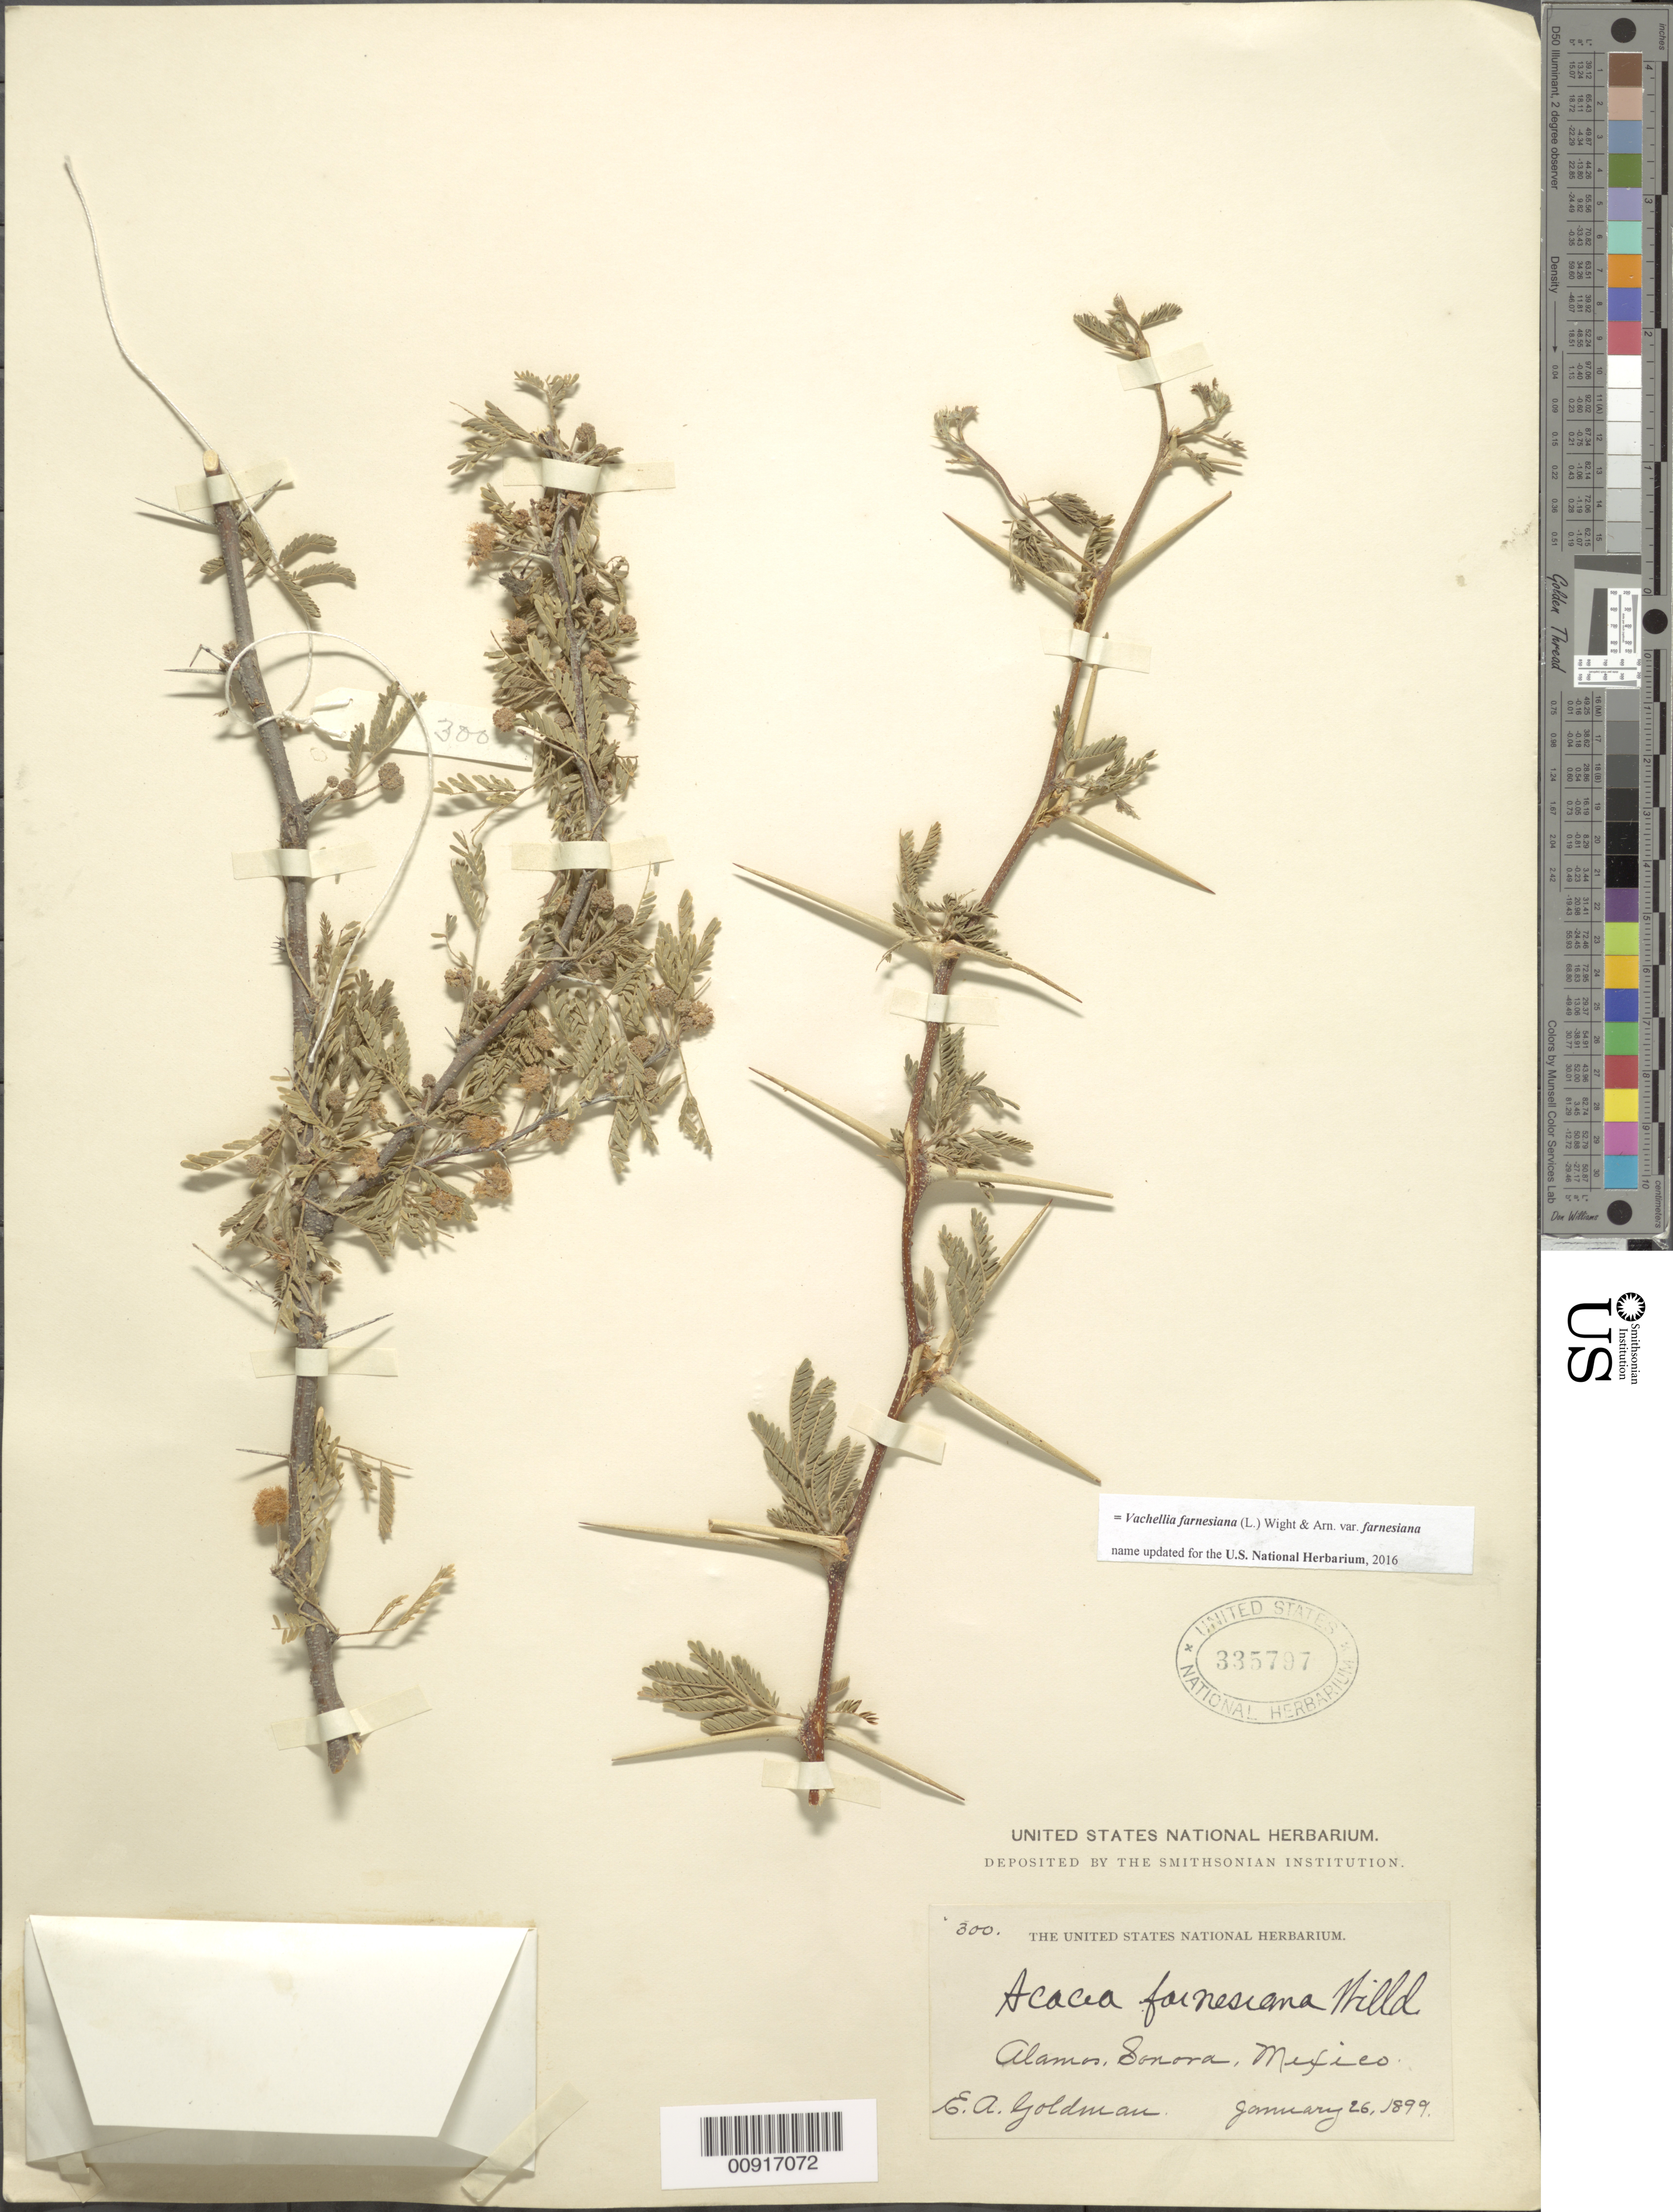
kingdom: Plantae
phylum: Tracheophyta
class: Magnoliopsida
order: Fabales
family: Fabaceae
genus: Vachellia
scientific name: Vachellia farnesiana var. farnesiana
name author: (L.) Wight & Arn.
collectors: E. A. Goldman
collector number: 300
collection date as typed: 26 Jan 1899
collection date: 1899-01-26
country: Mexico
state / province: Sonora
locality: Alamos, Sonora.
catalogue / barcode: US 335797